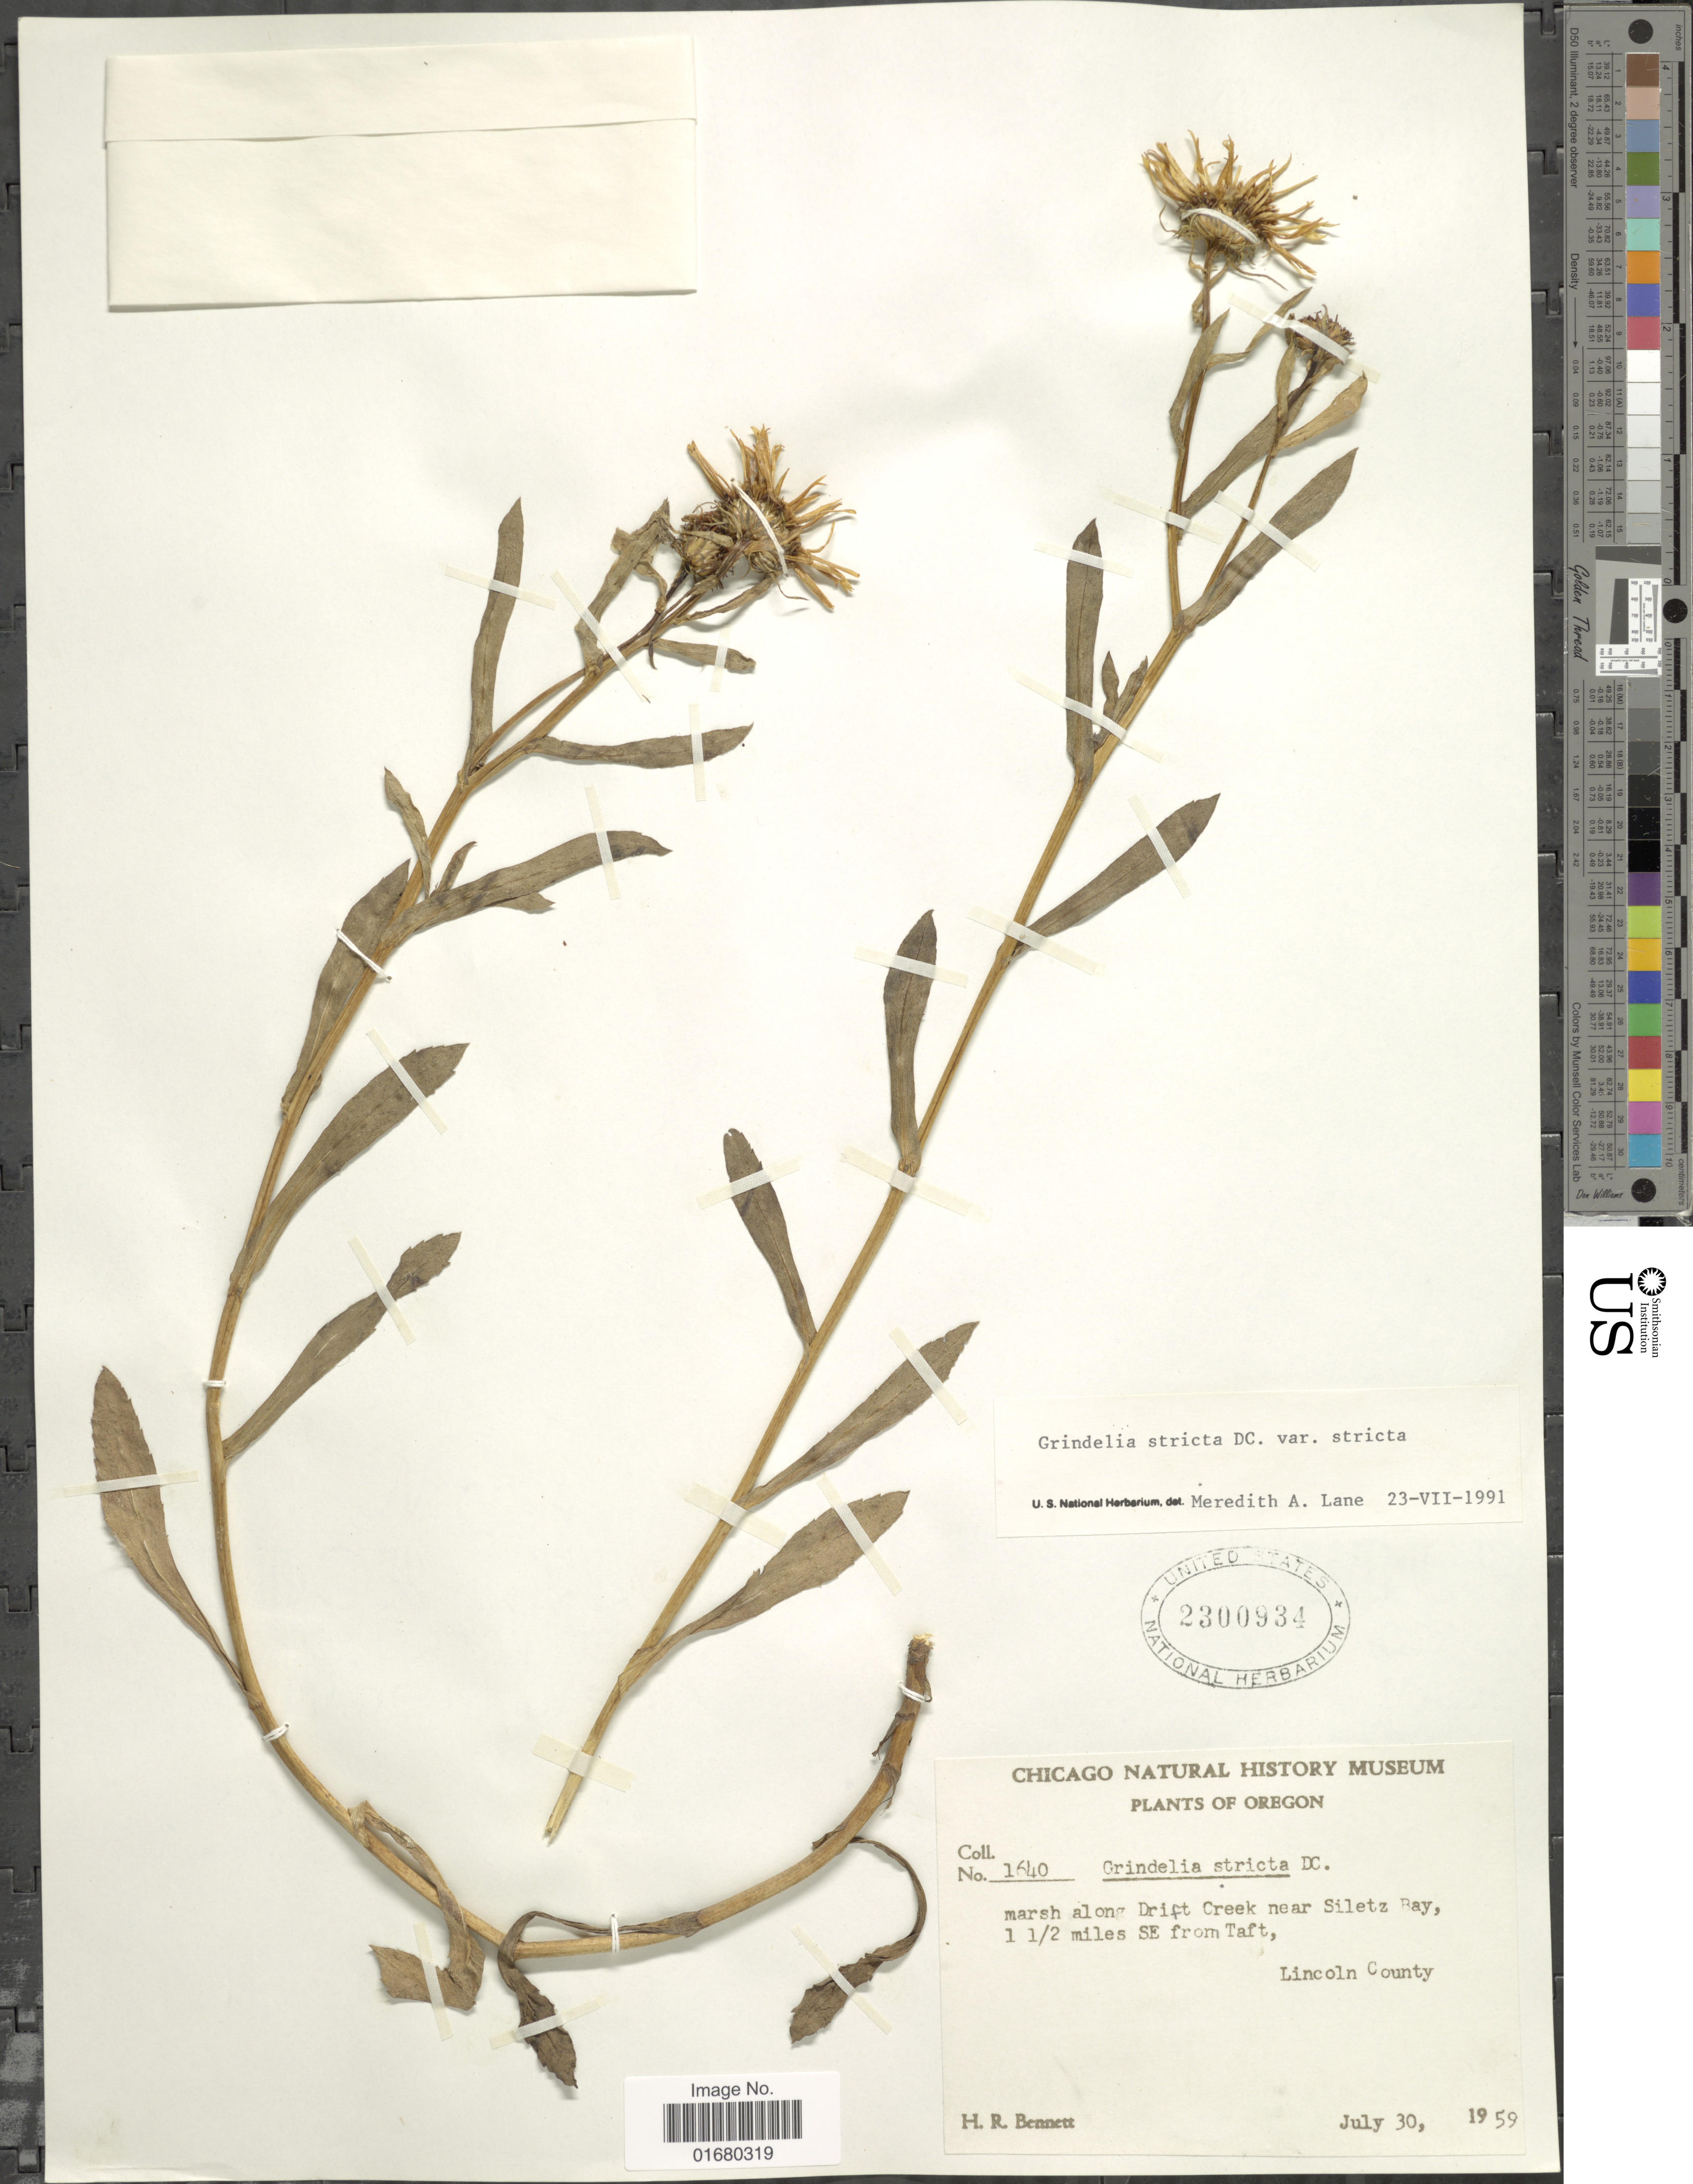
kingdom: Plantae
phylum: Tracheophyta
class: Magnoliopsida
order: Asterales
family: Asteraceae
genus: Grindelia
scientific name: Grindelia stricta var. stricta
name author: DC.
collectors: H. R. Bennett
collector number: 1640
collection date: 1959-07-30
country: United States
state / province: Oregon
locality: Marsh along Drift Creek near Siletz Ray, 1½ miles from SE from Taft, Lincoln County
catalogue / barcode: US 2300934